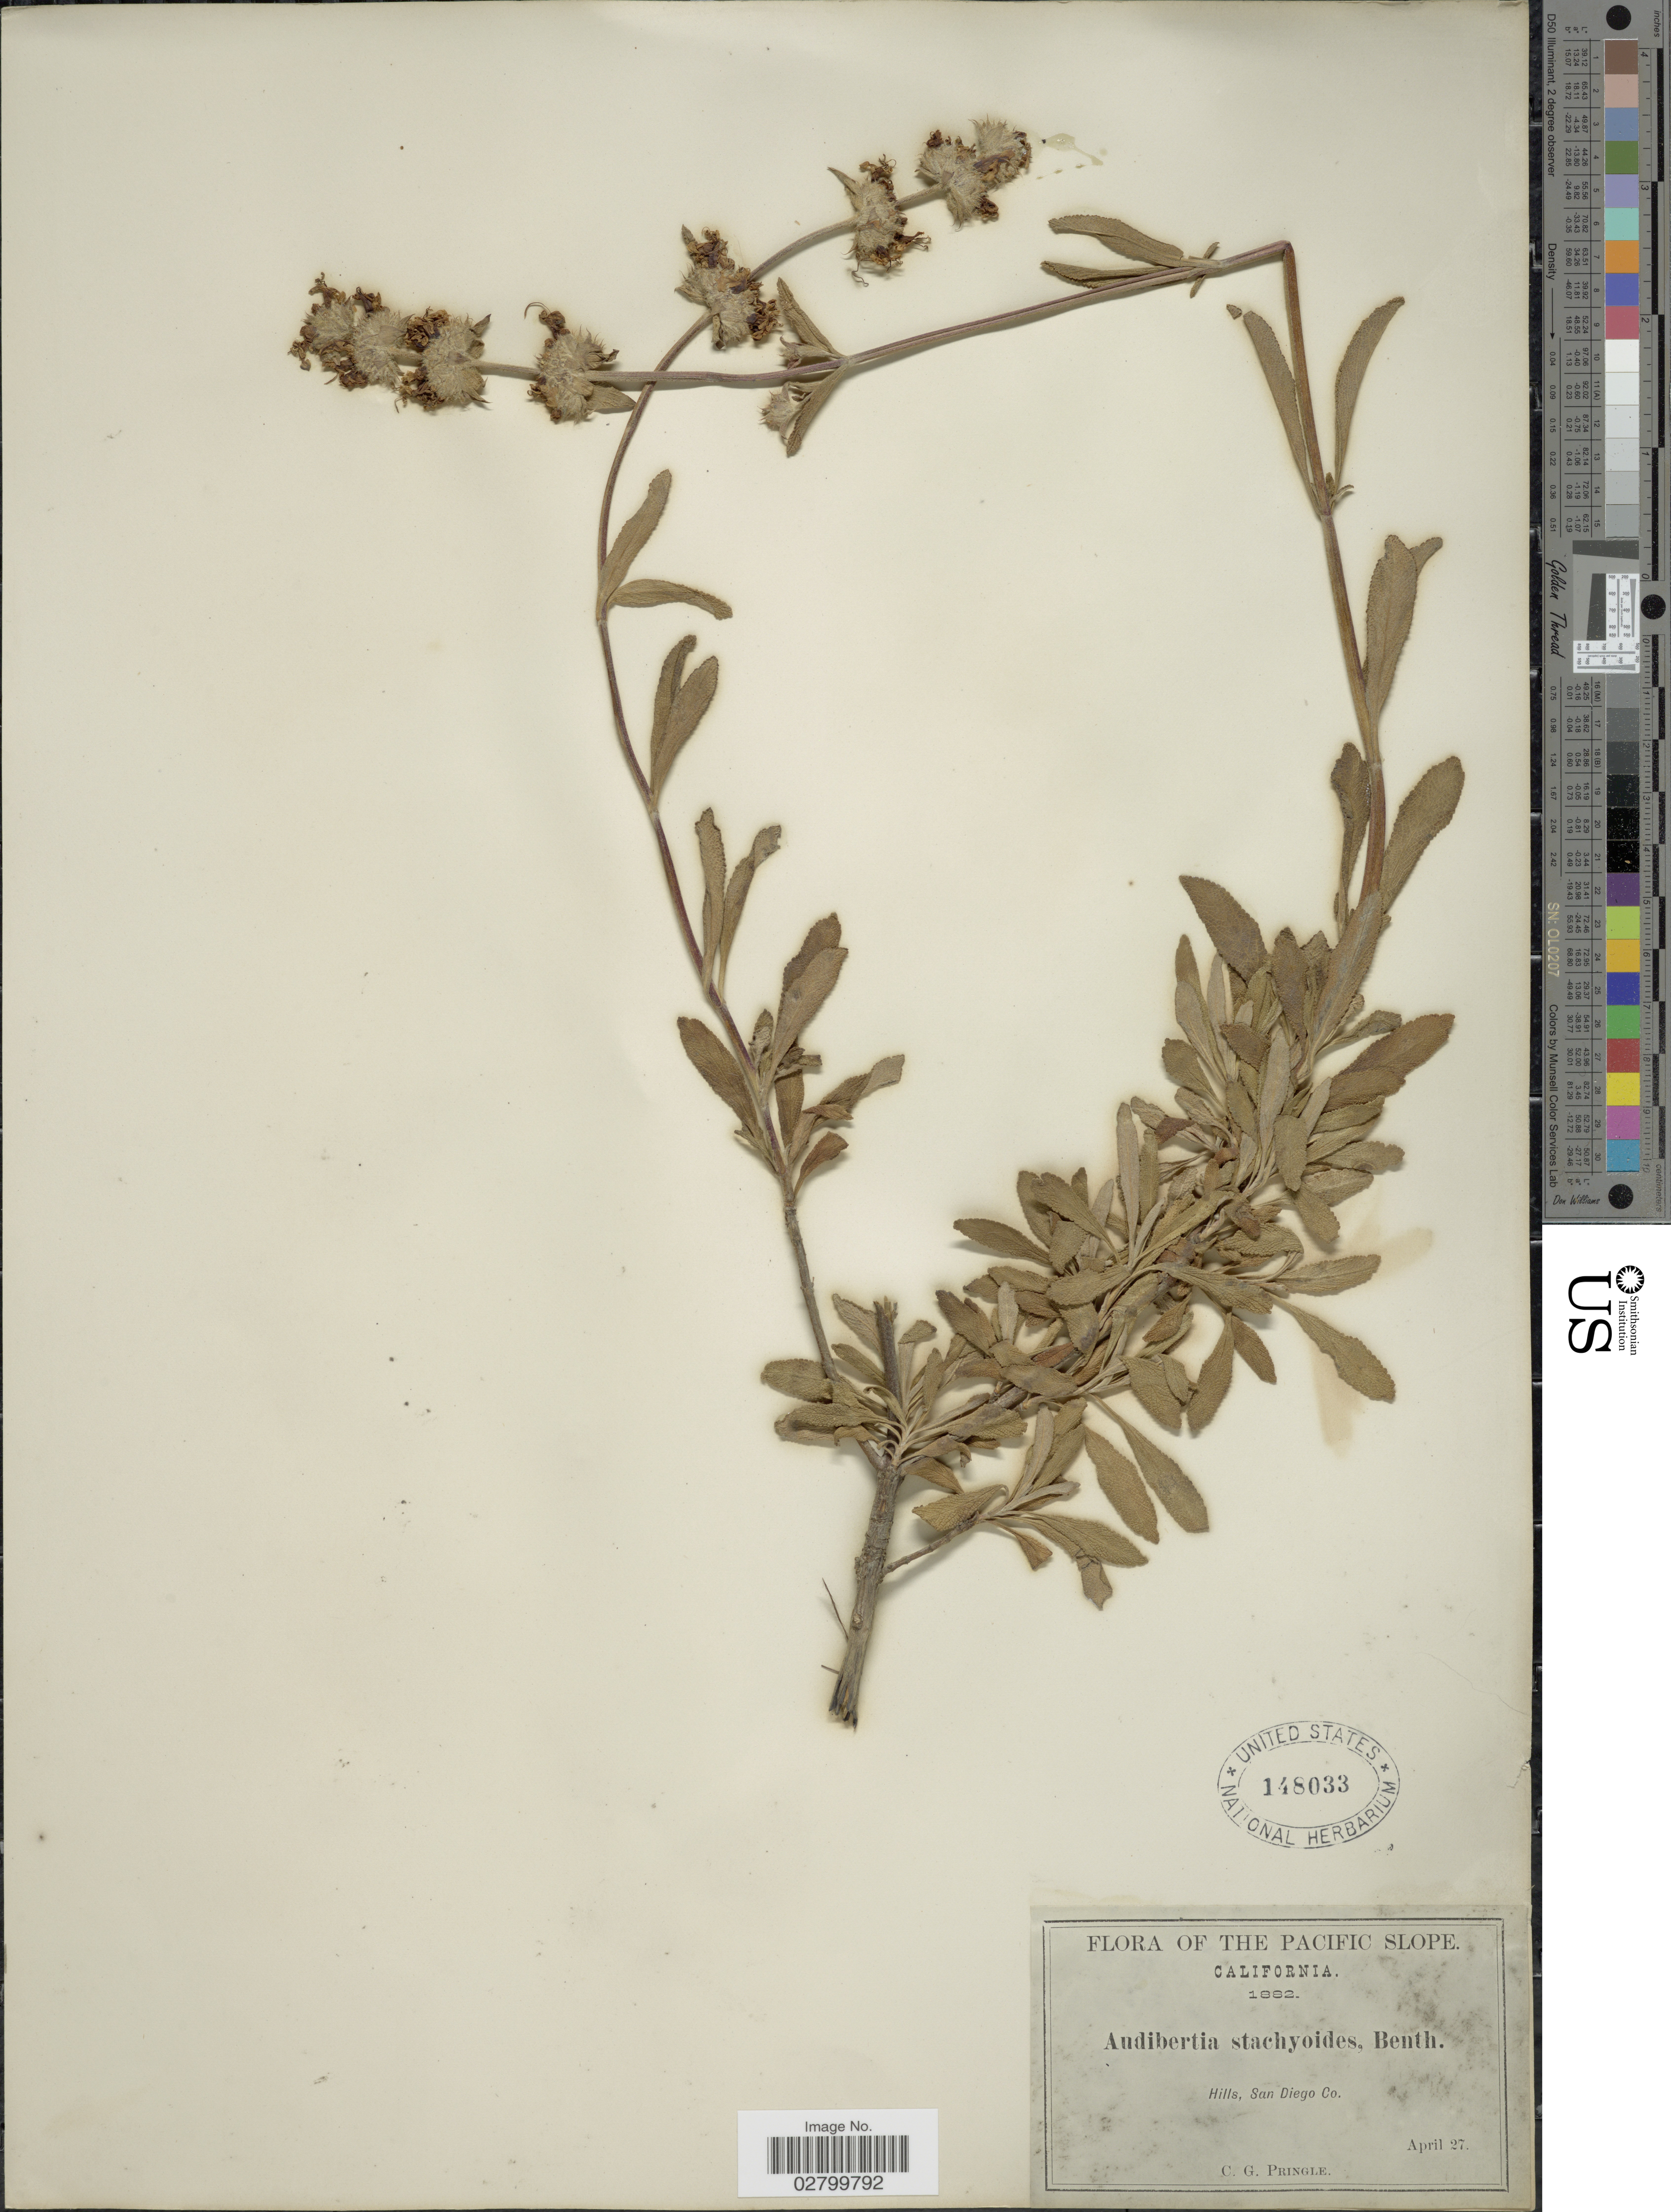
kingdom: Plantae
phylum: Tracheophyta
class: Magnoliopsida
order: Lamiales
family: Lamiaceae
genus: Salvia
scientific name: Salvia mellifera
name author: Greene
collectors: C. G. Pringle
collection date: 1882-04-27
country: United States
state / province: California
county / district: San Diego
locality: Pacific Slope. Hills, San Diego Co.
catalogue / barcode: US 148033